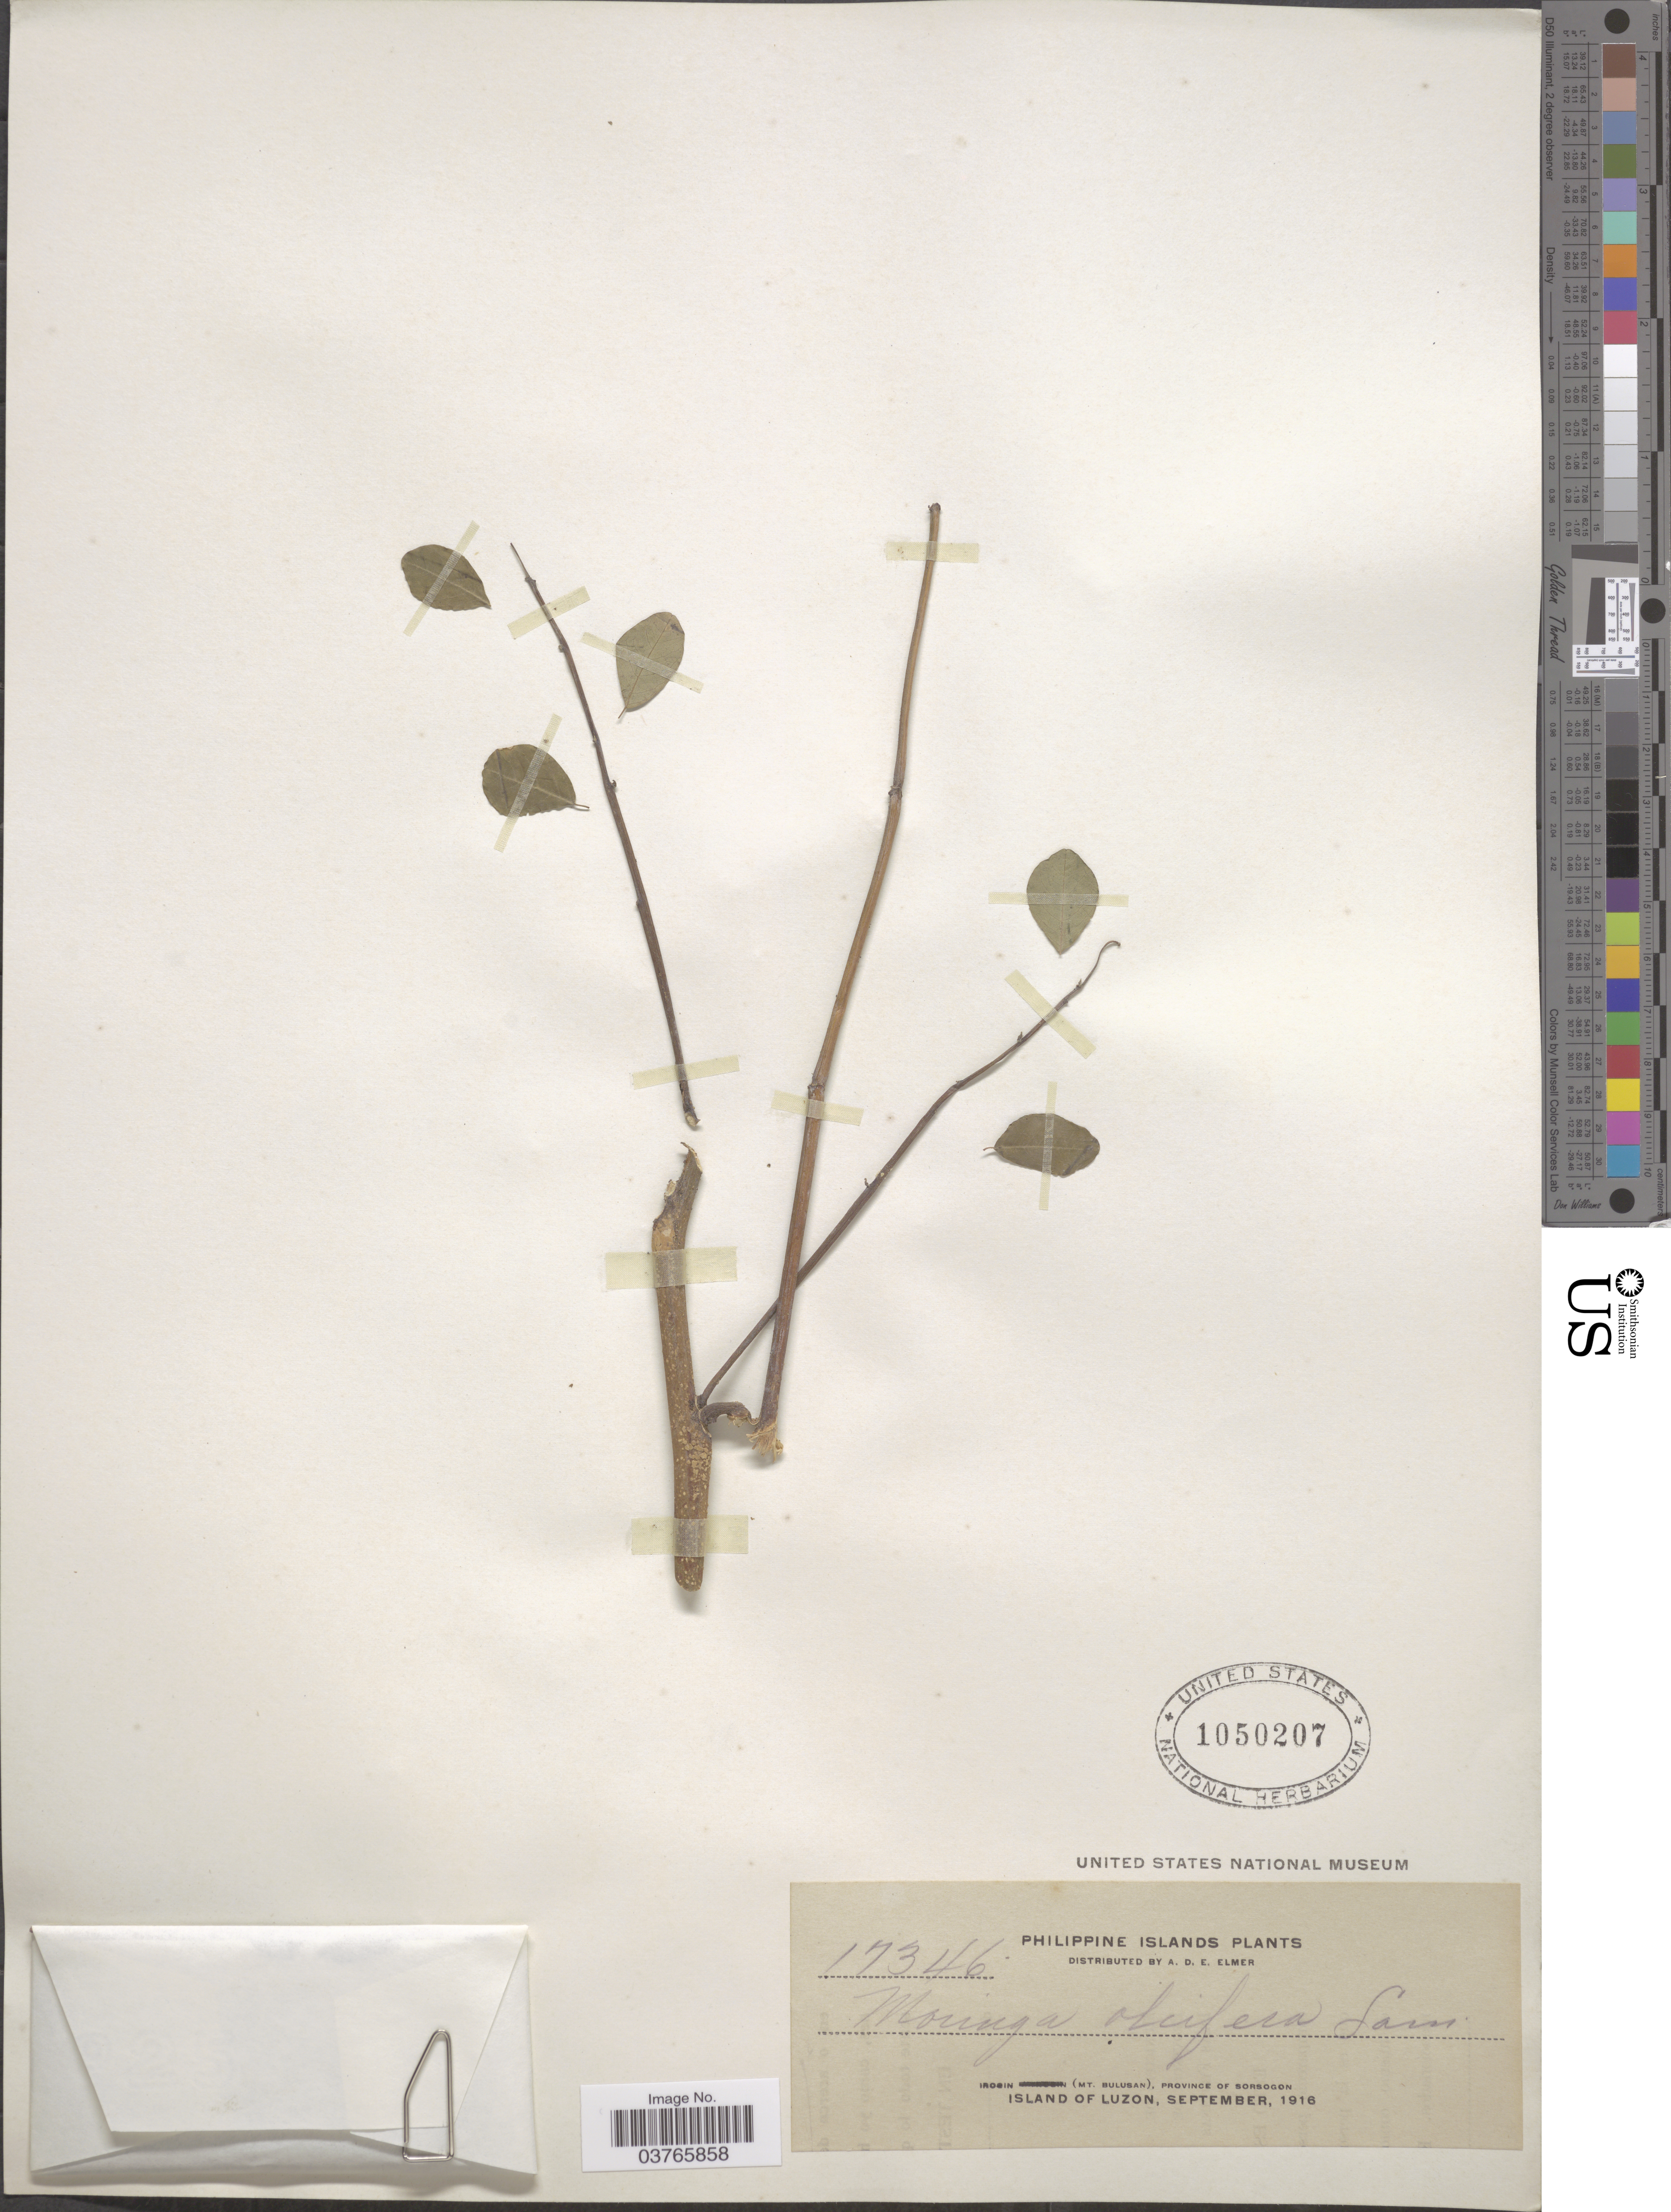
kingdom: Plantae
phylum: Tracheophyta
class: Magnoliopsida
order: Brassicales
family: Moringaceae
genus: Moringa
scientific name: Moringa oleifera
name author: Lam.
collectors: A. D. E. Elmer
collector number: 17346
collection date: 1916-09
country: Philippines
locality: Irosin (Mt. Bulusan), Province of Sorsogon. Island of Luzon.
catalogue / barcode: US 1050207